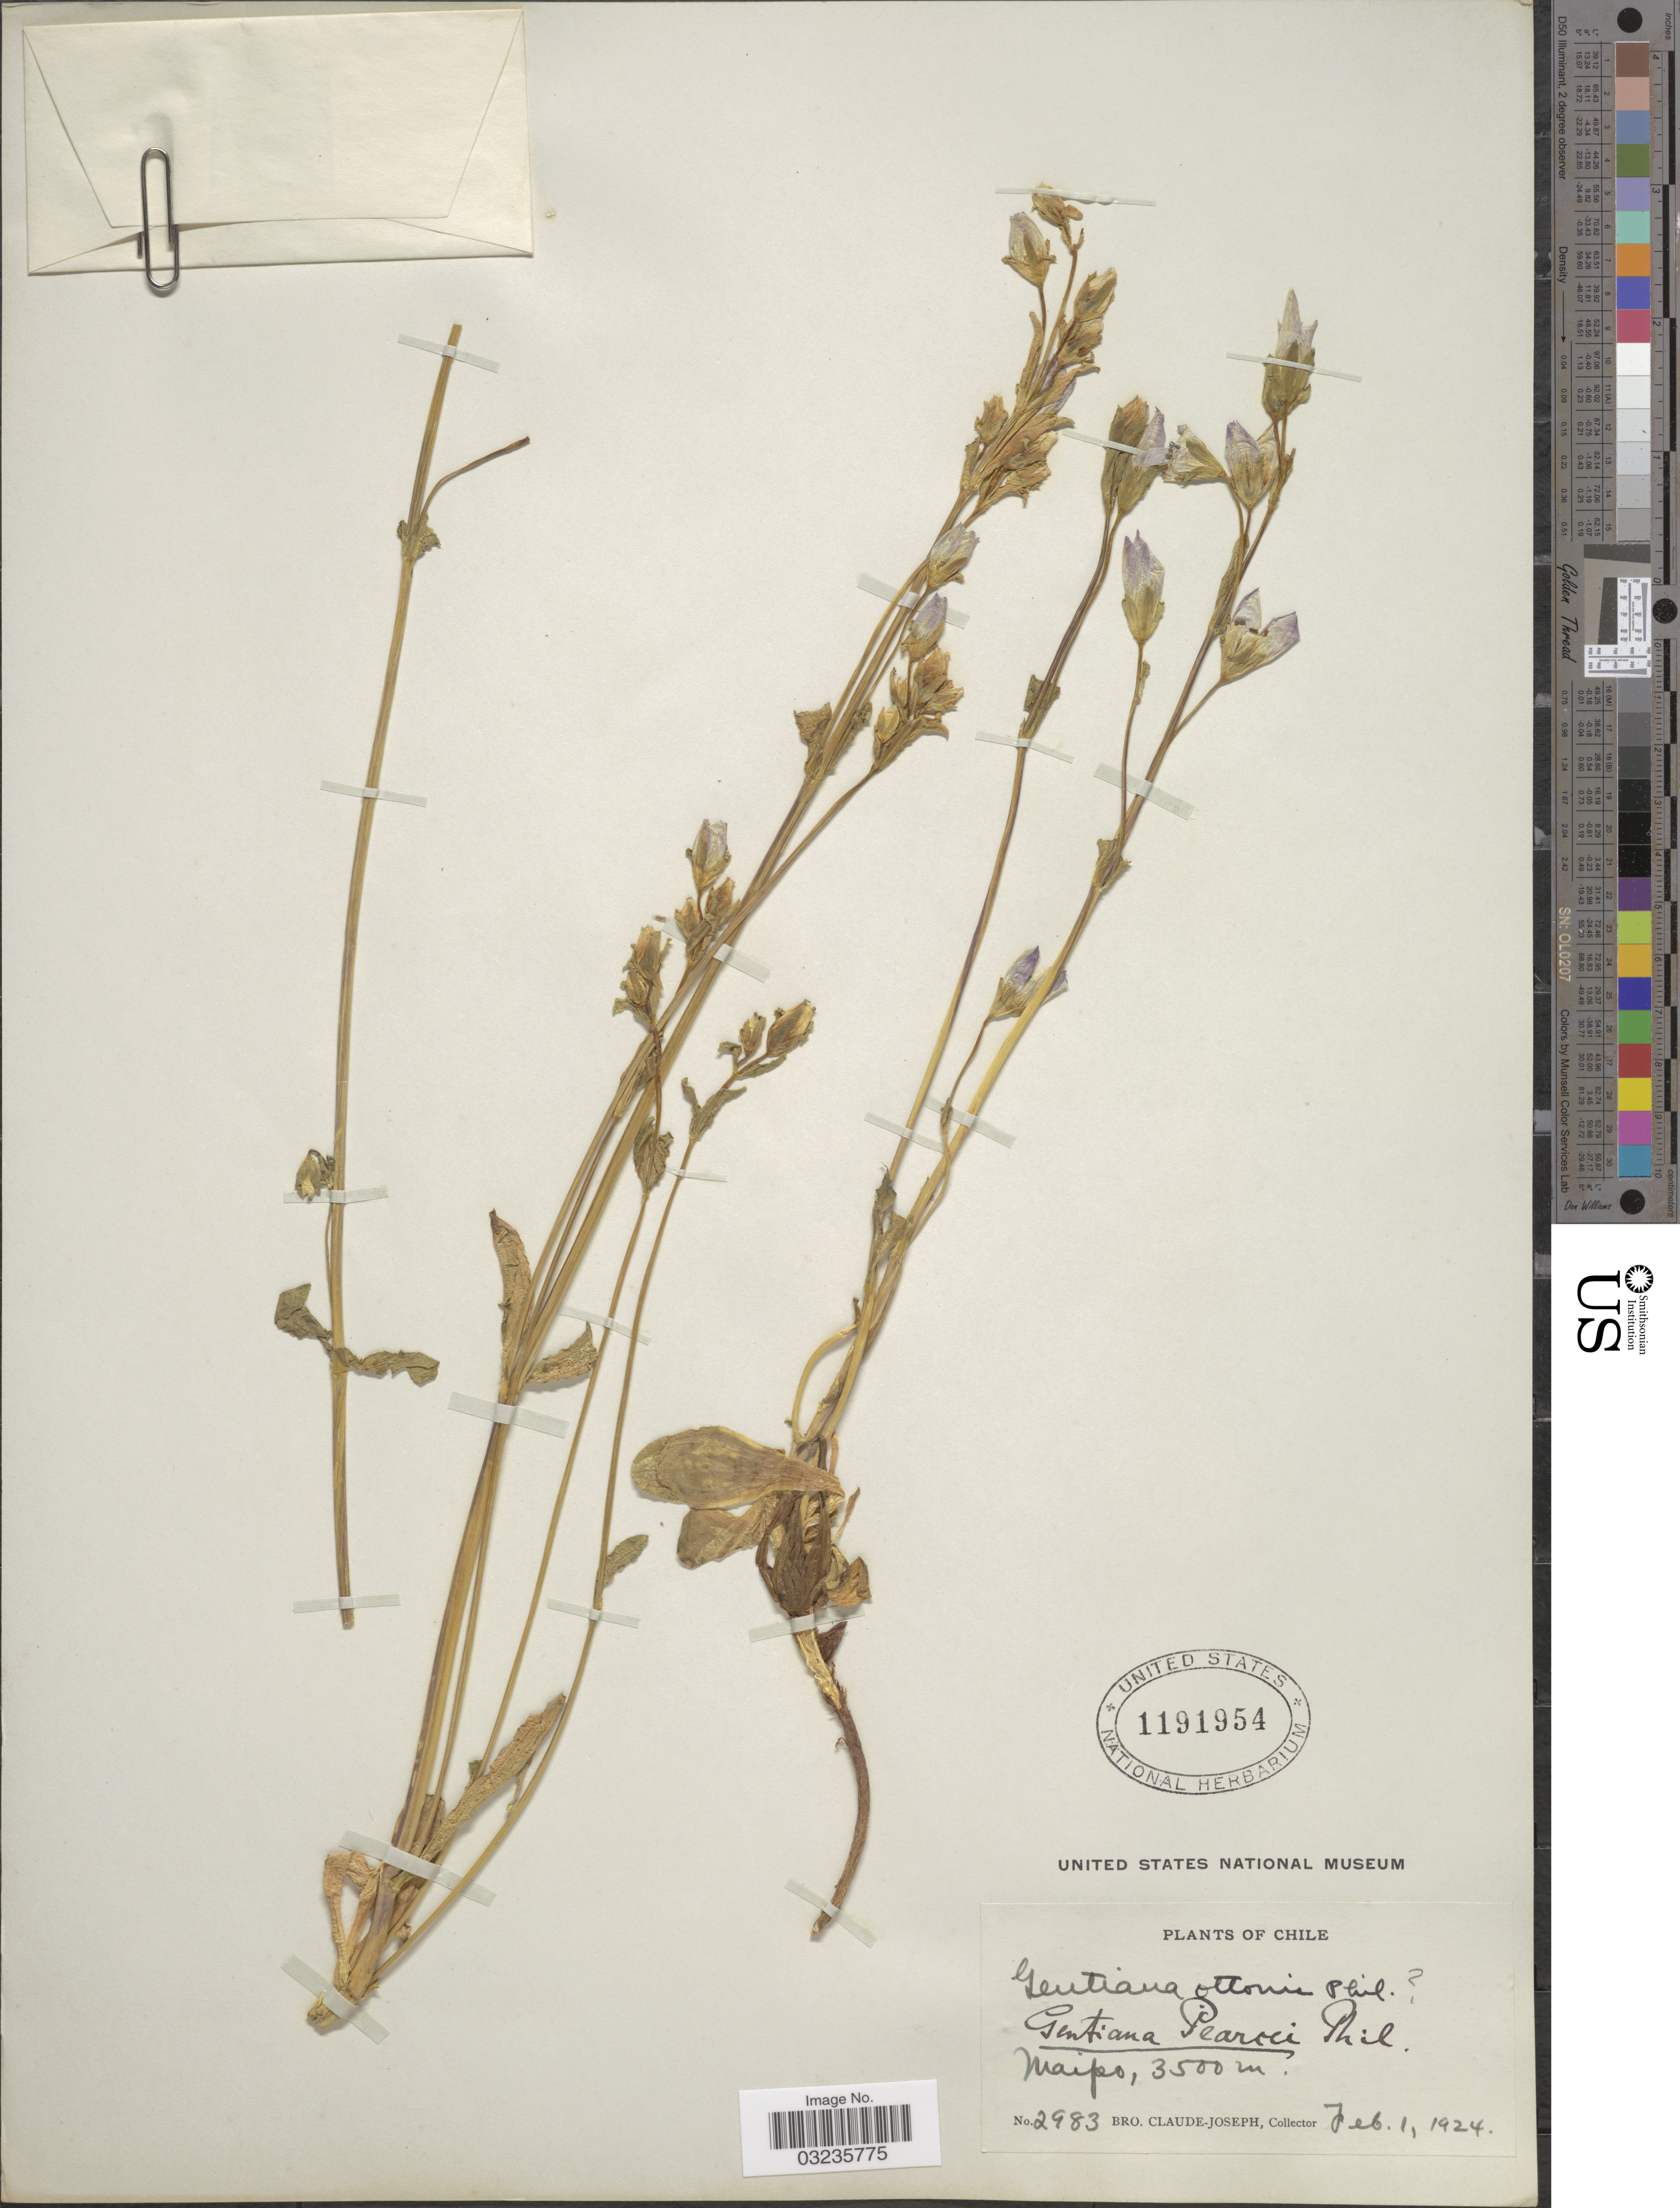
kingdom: Plantae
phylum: Tracheophyta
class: Magnoliopsida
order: Gentianales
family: Gentianaceae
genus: Gentiana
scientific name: Gentiana pearcei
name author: Phil.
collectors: Bro. Claude-Joseph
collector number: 2983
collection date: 1924-02-01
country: Chile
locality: Maipo.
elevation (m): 3500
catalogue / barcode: US 1191954